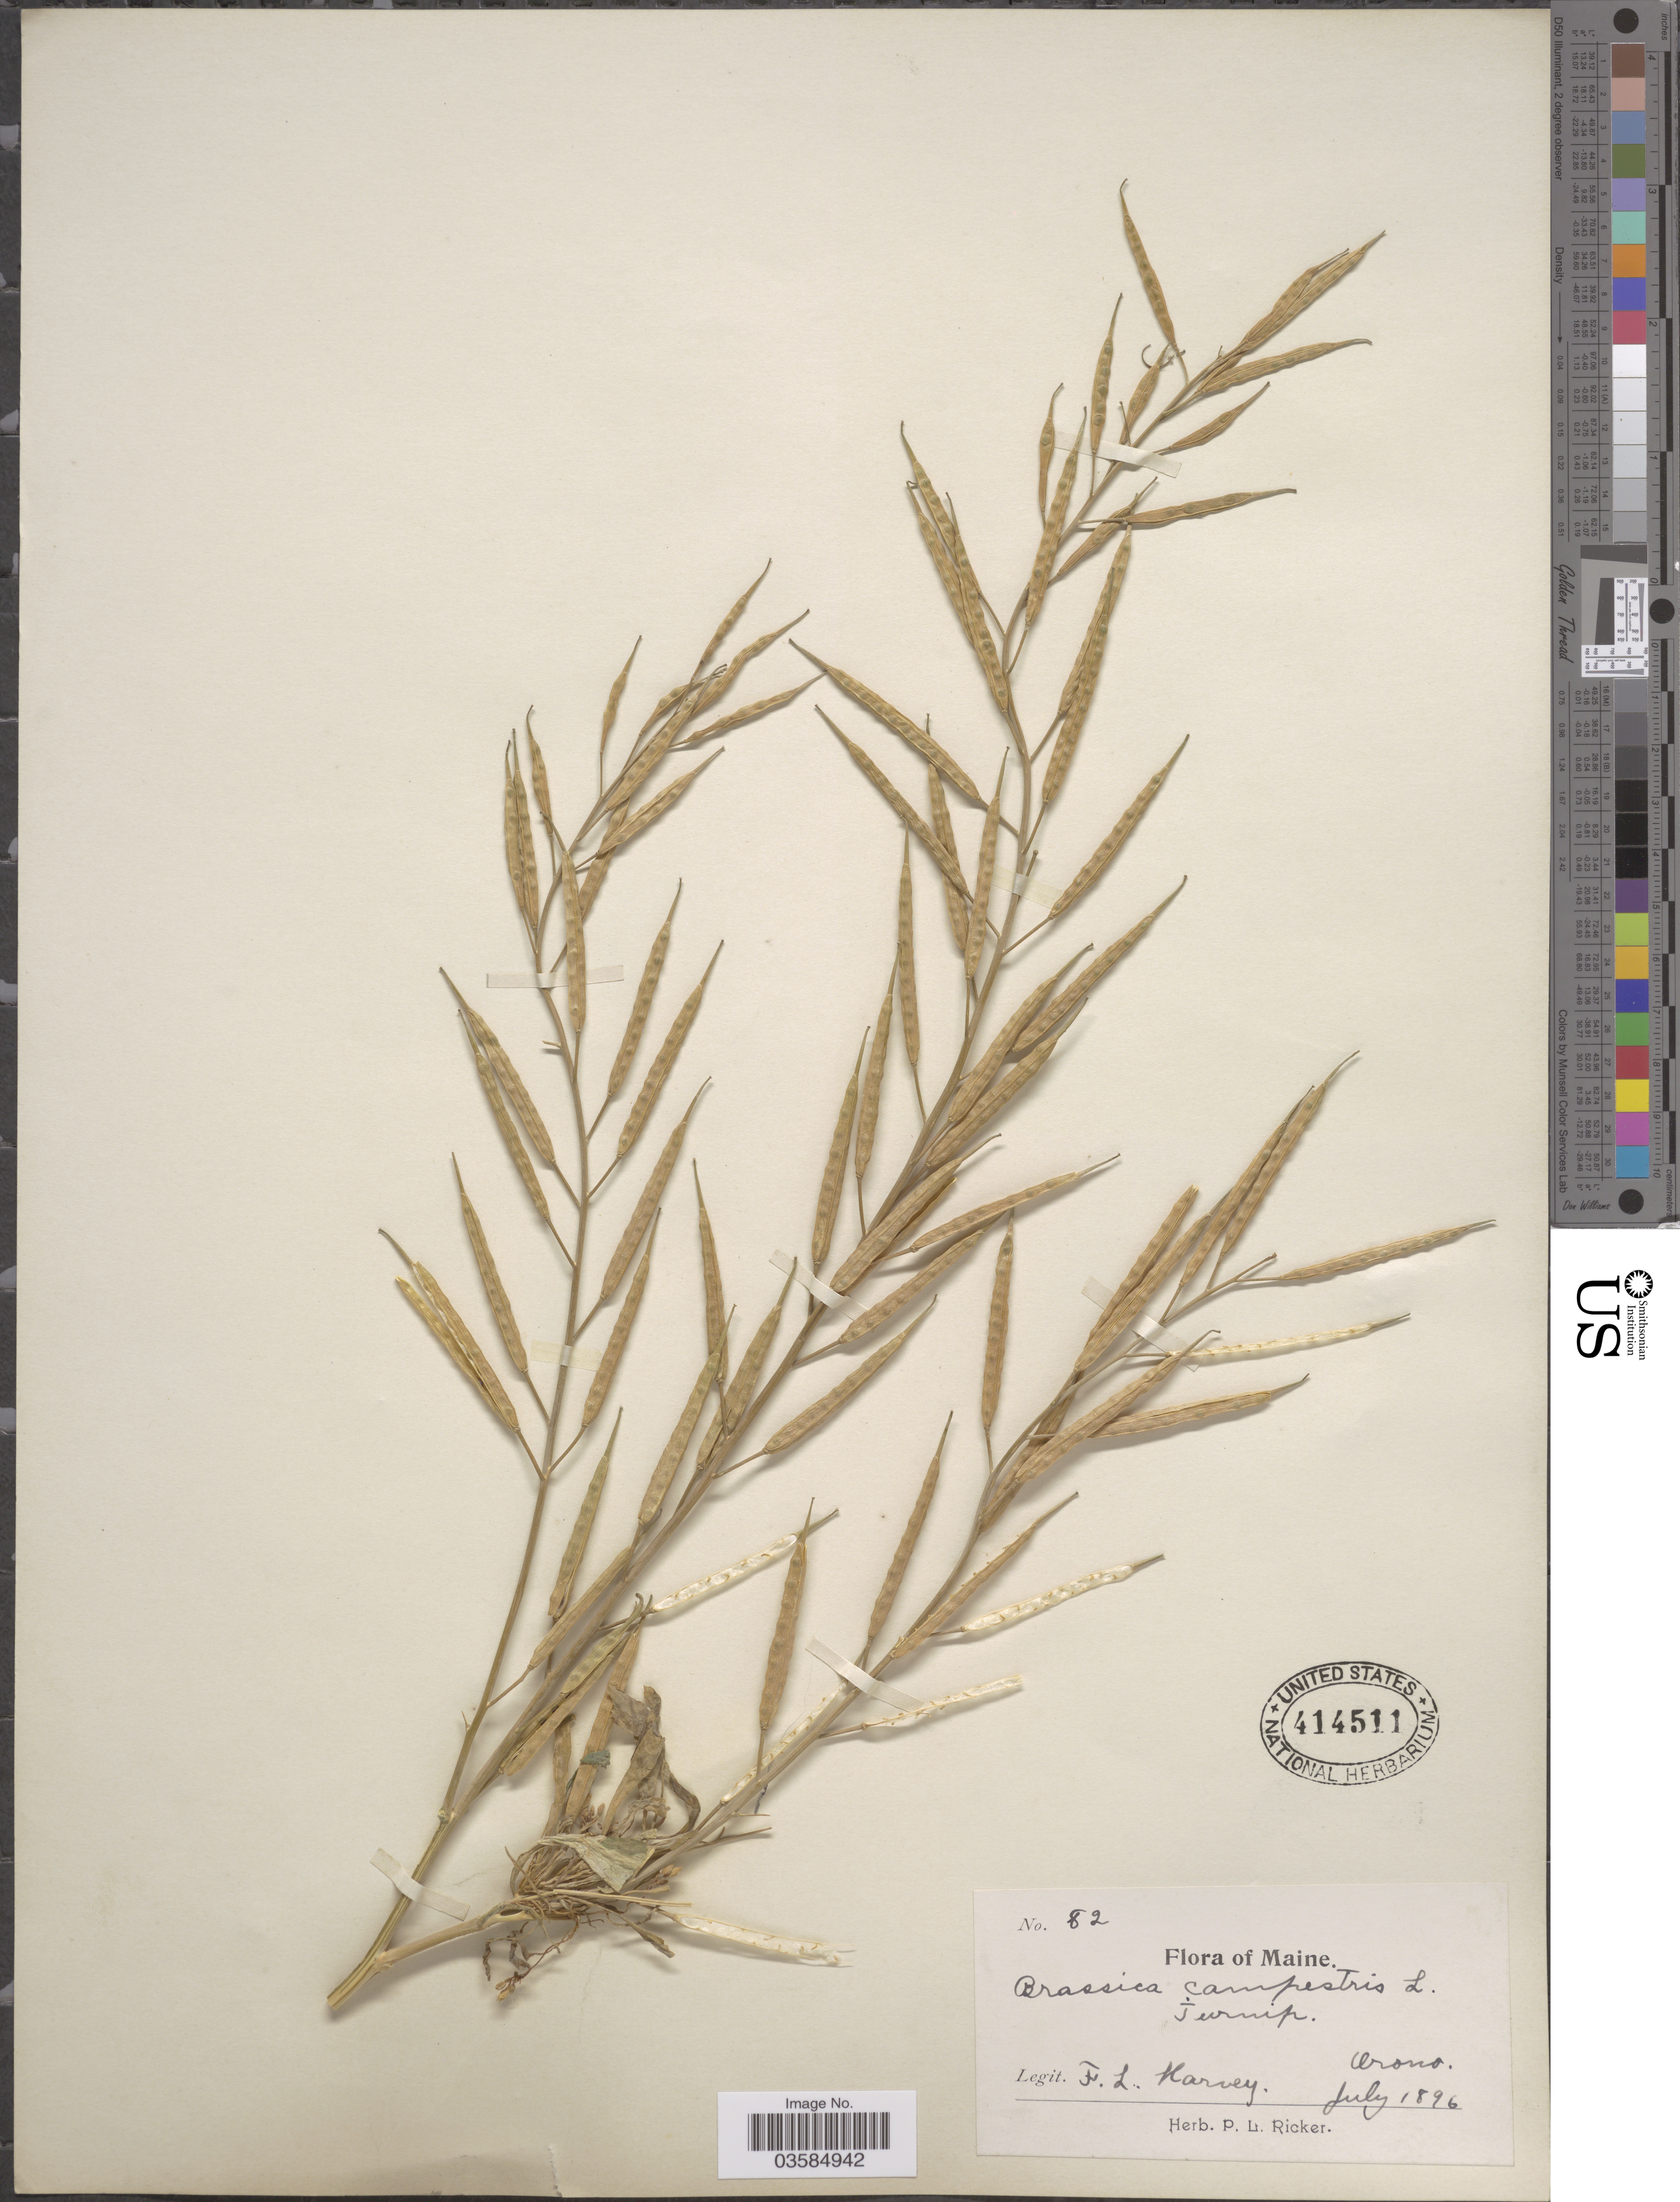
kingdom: Plantae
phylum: Tracheophyta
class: Magnoliopsida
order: Brassicales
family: Brassicaceae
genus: Brassica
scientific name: Brassica campestris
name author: L.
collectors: F. L. Harvey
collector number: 82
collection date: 1896-07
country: United States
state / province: Maine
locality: Orono.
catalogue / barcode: US 414511